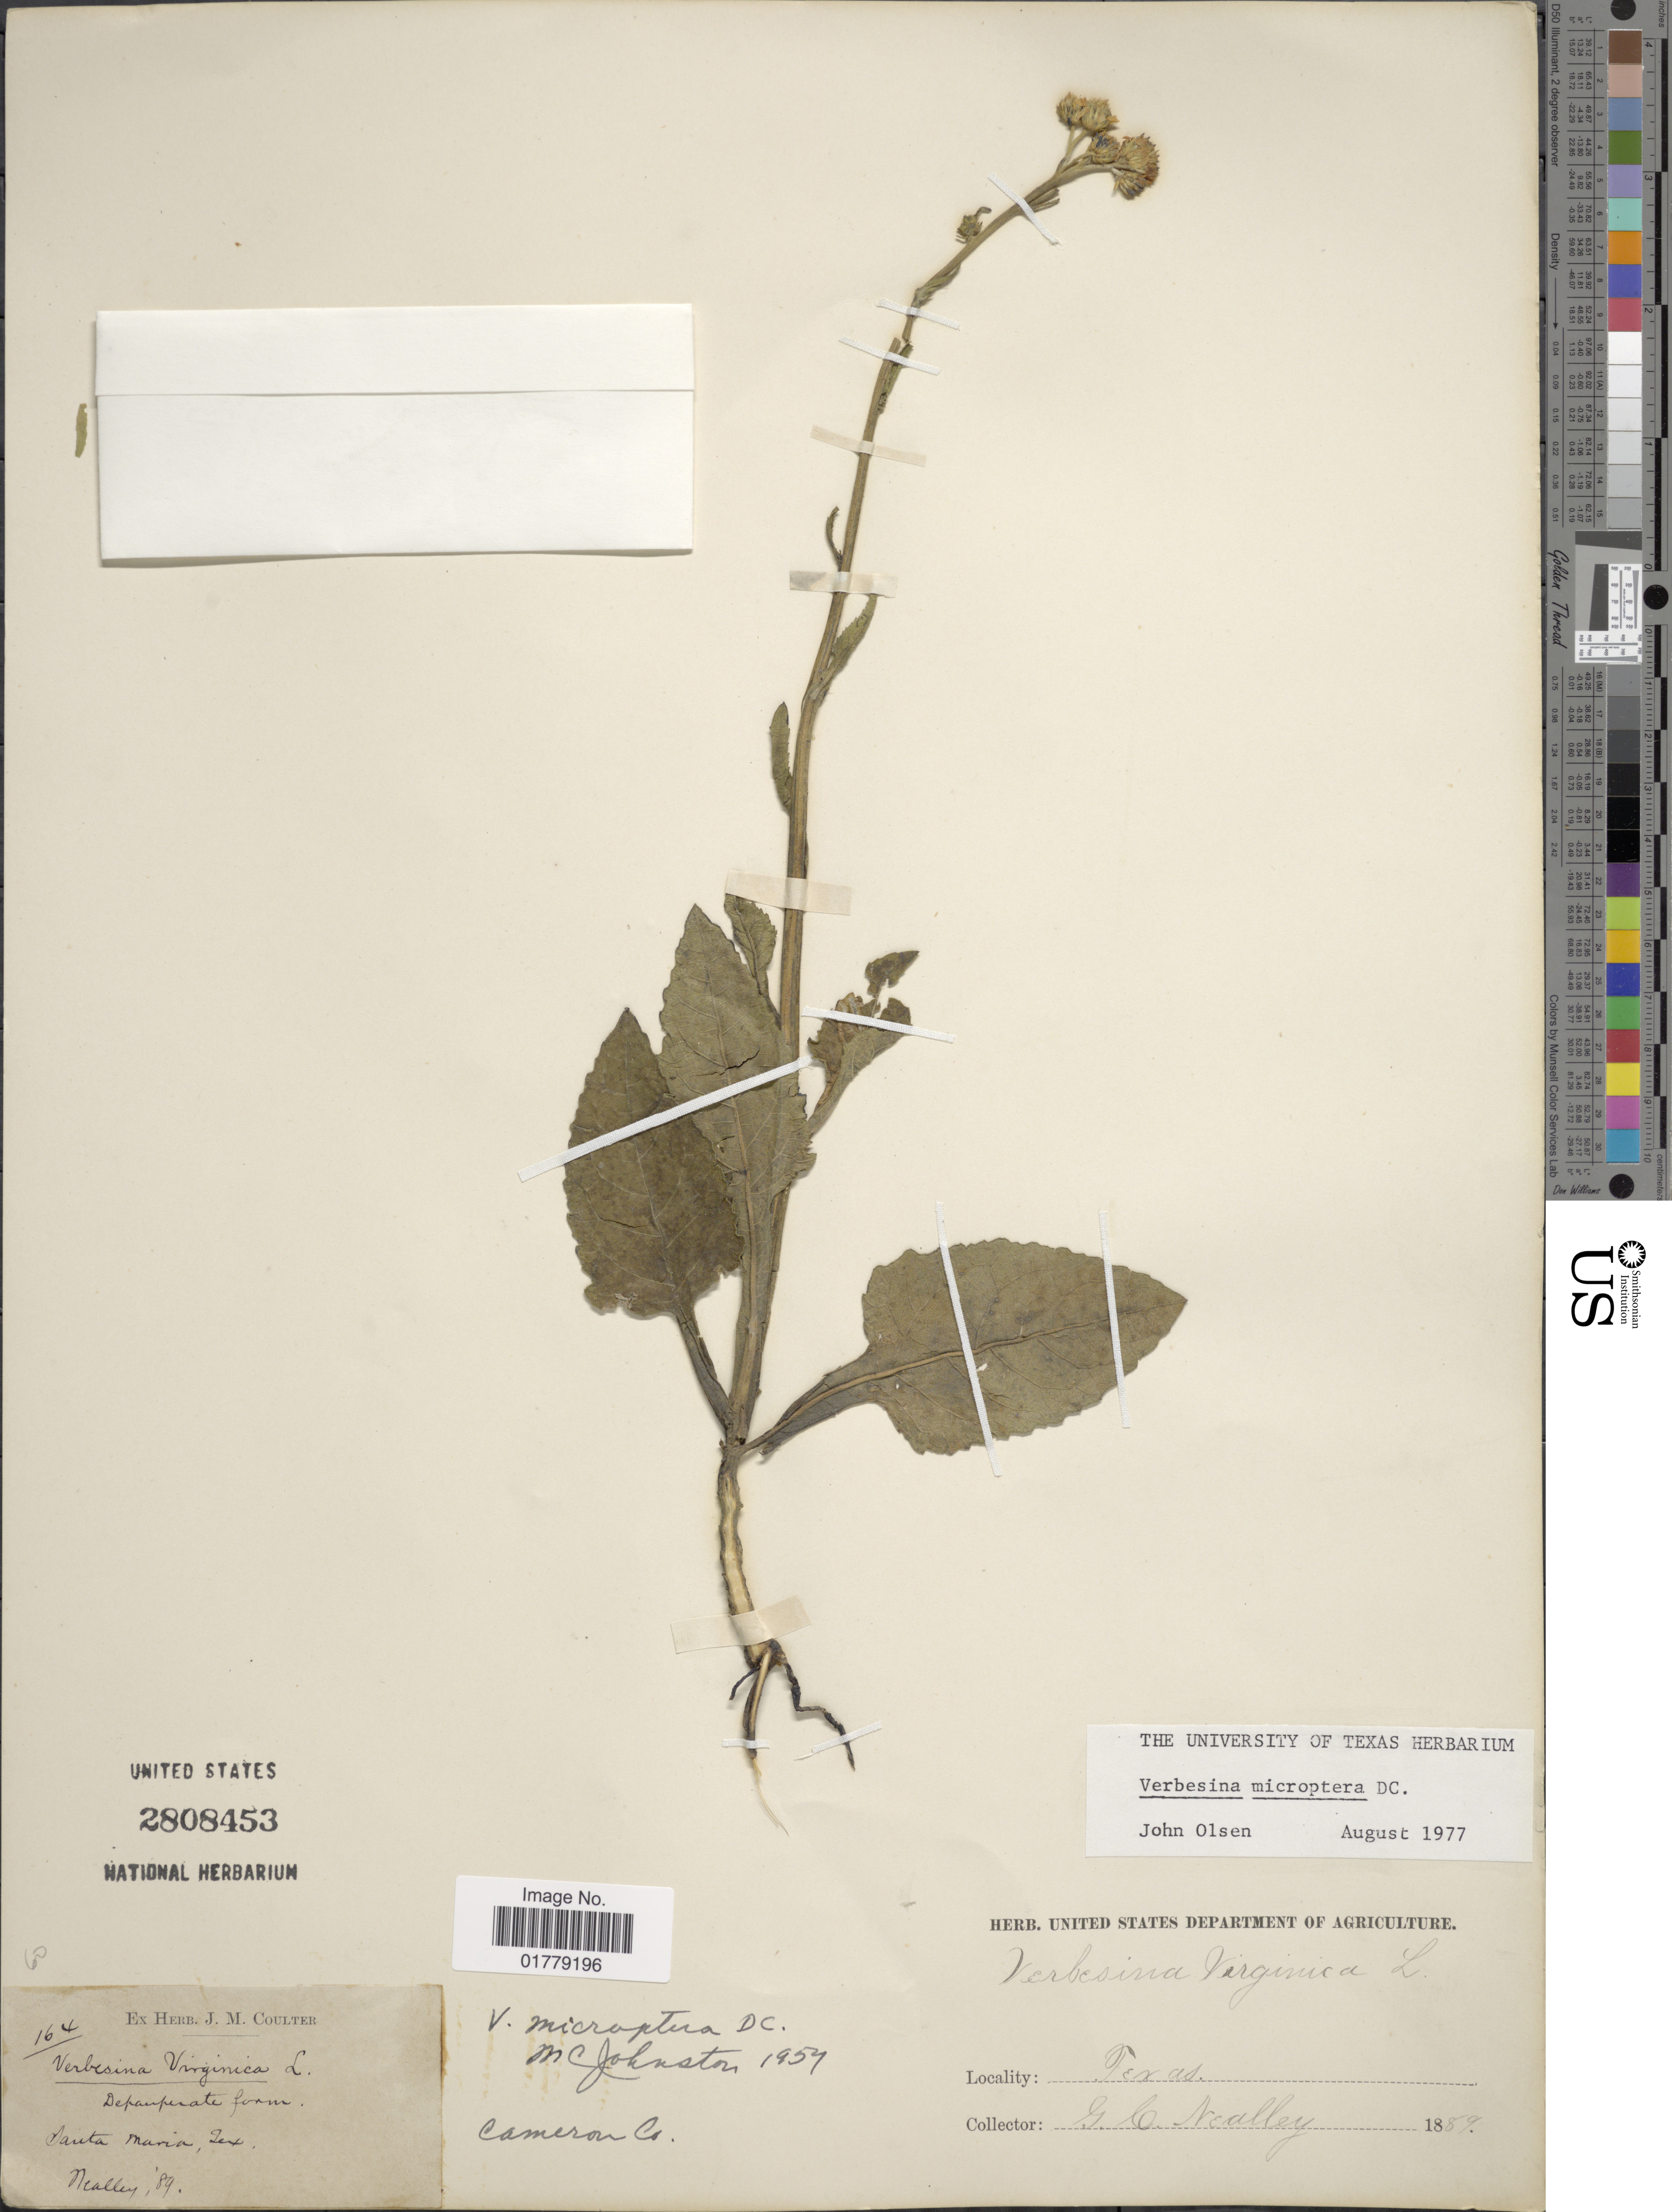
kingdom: Plantae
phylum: Tracheophyta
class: Magnoliopsida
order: Asterales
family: Asteraceae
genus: Verbesina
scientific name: Verbesina microptera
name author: DC.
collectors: G. C. Nealley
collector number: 164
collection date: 1889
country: United States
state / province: Texas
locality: Santa Maria, Tex.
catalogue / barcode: US 2808453